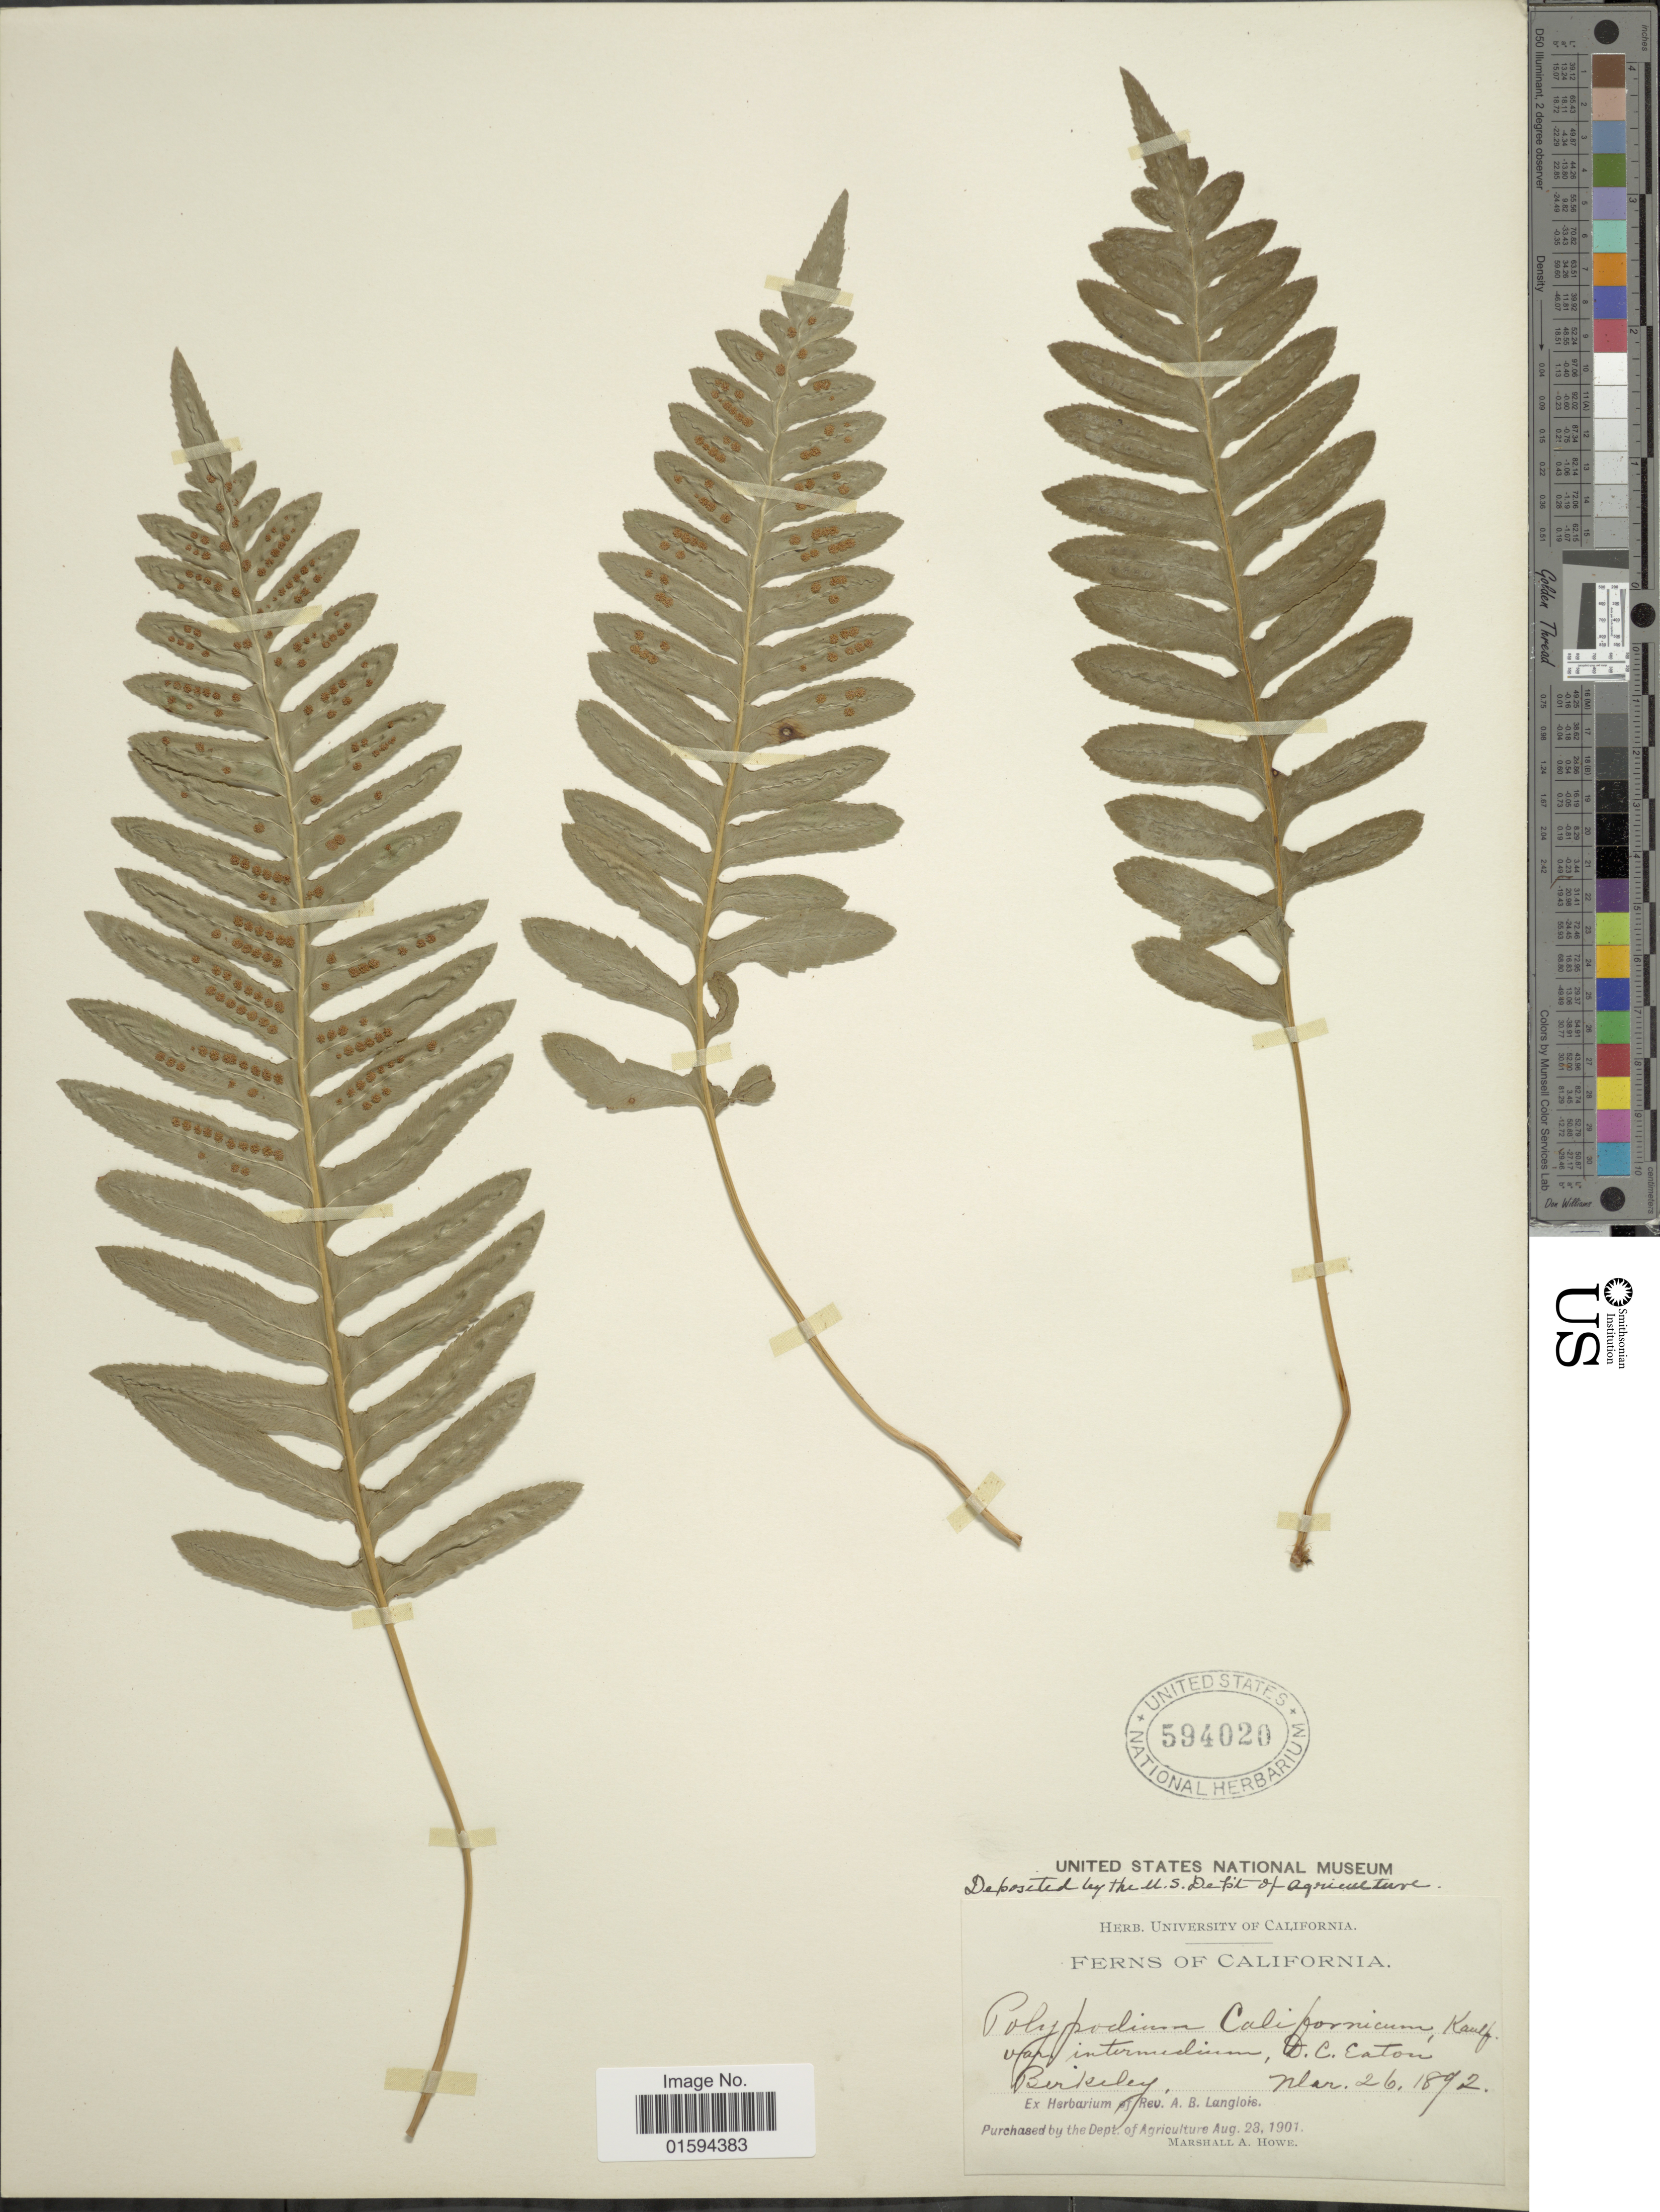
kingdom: Plantae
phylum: Tracheophyta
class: Polypodiopsida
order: Polypodiales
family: Polypodiaceae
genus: Polypodium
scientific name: Polypodium californicum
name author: Kaulf.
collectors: M. A. Howe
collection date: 1892-03-26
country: United States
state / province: California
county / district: Alameda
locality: Berkeley.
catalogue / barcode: US 594020